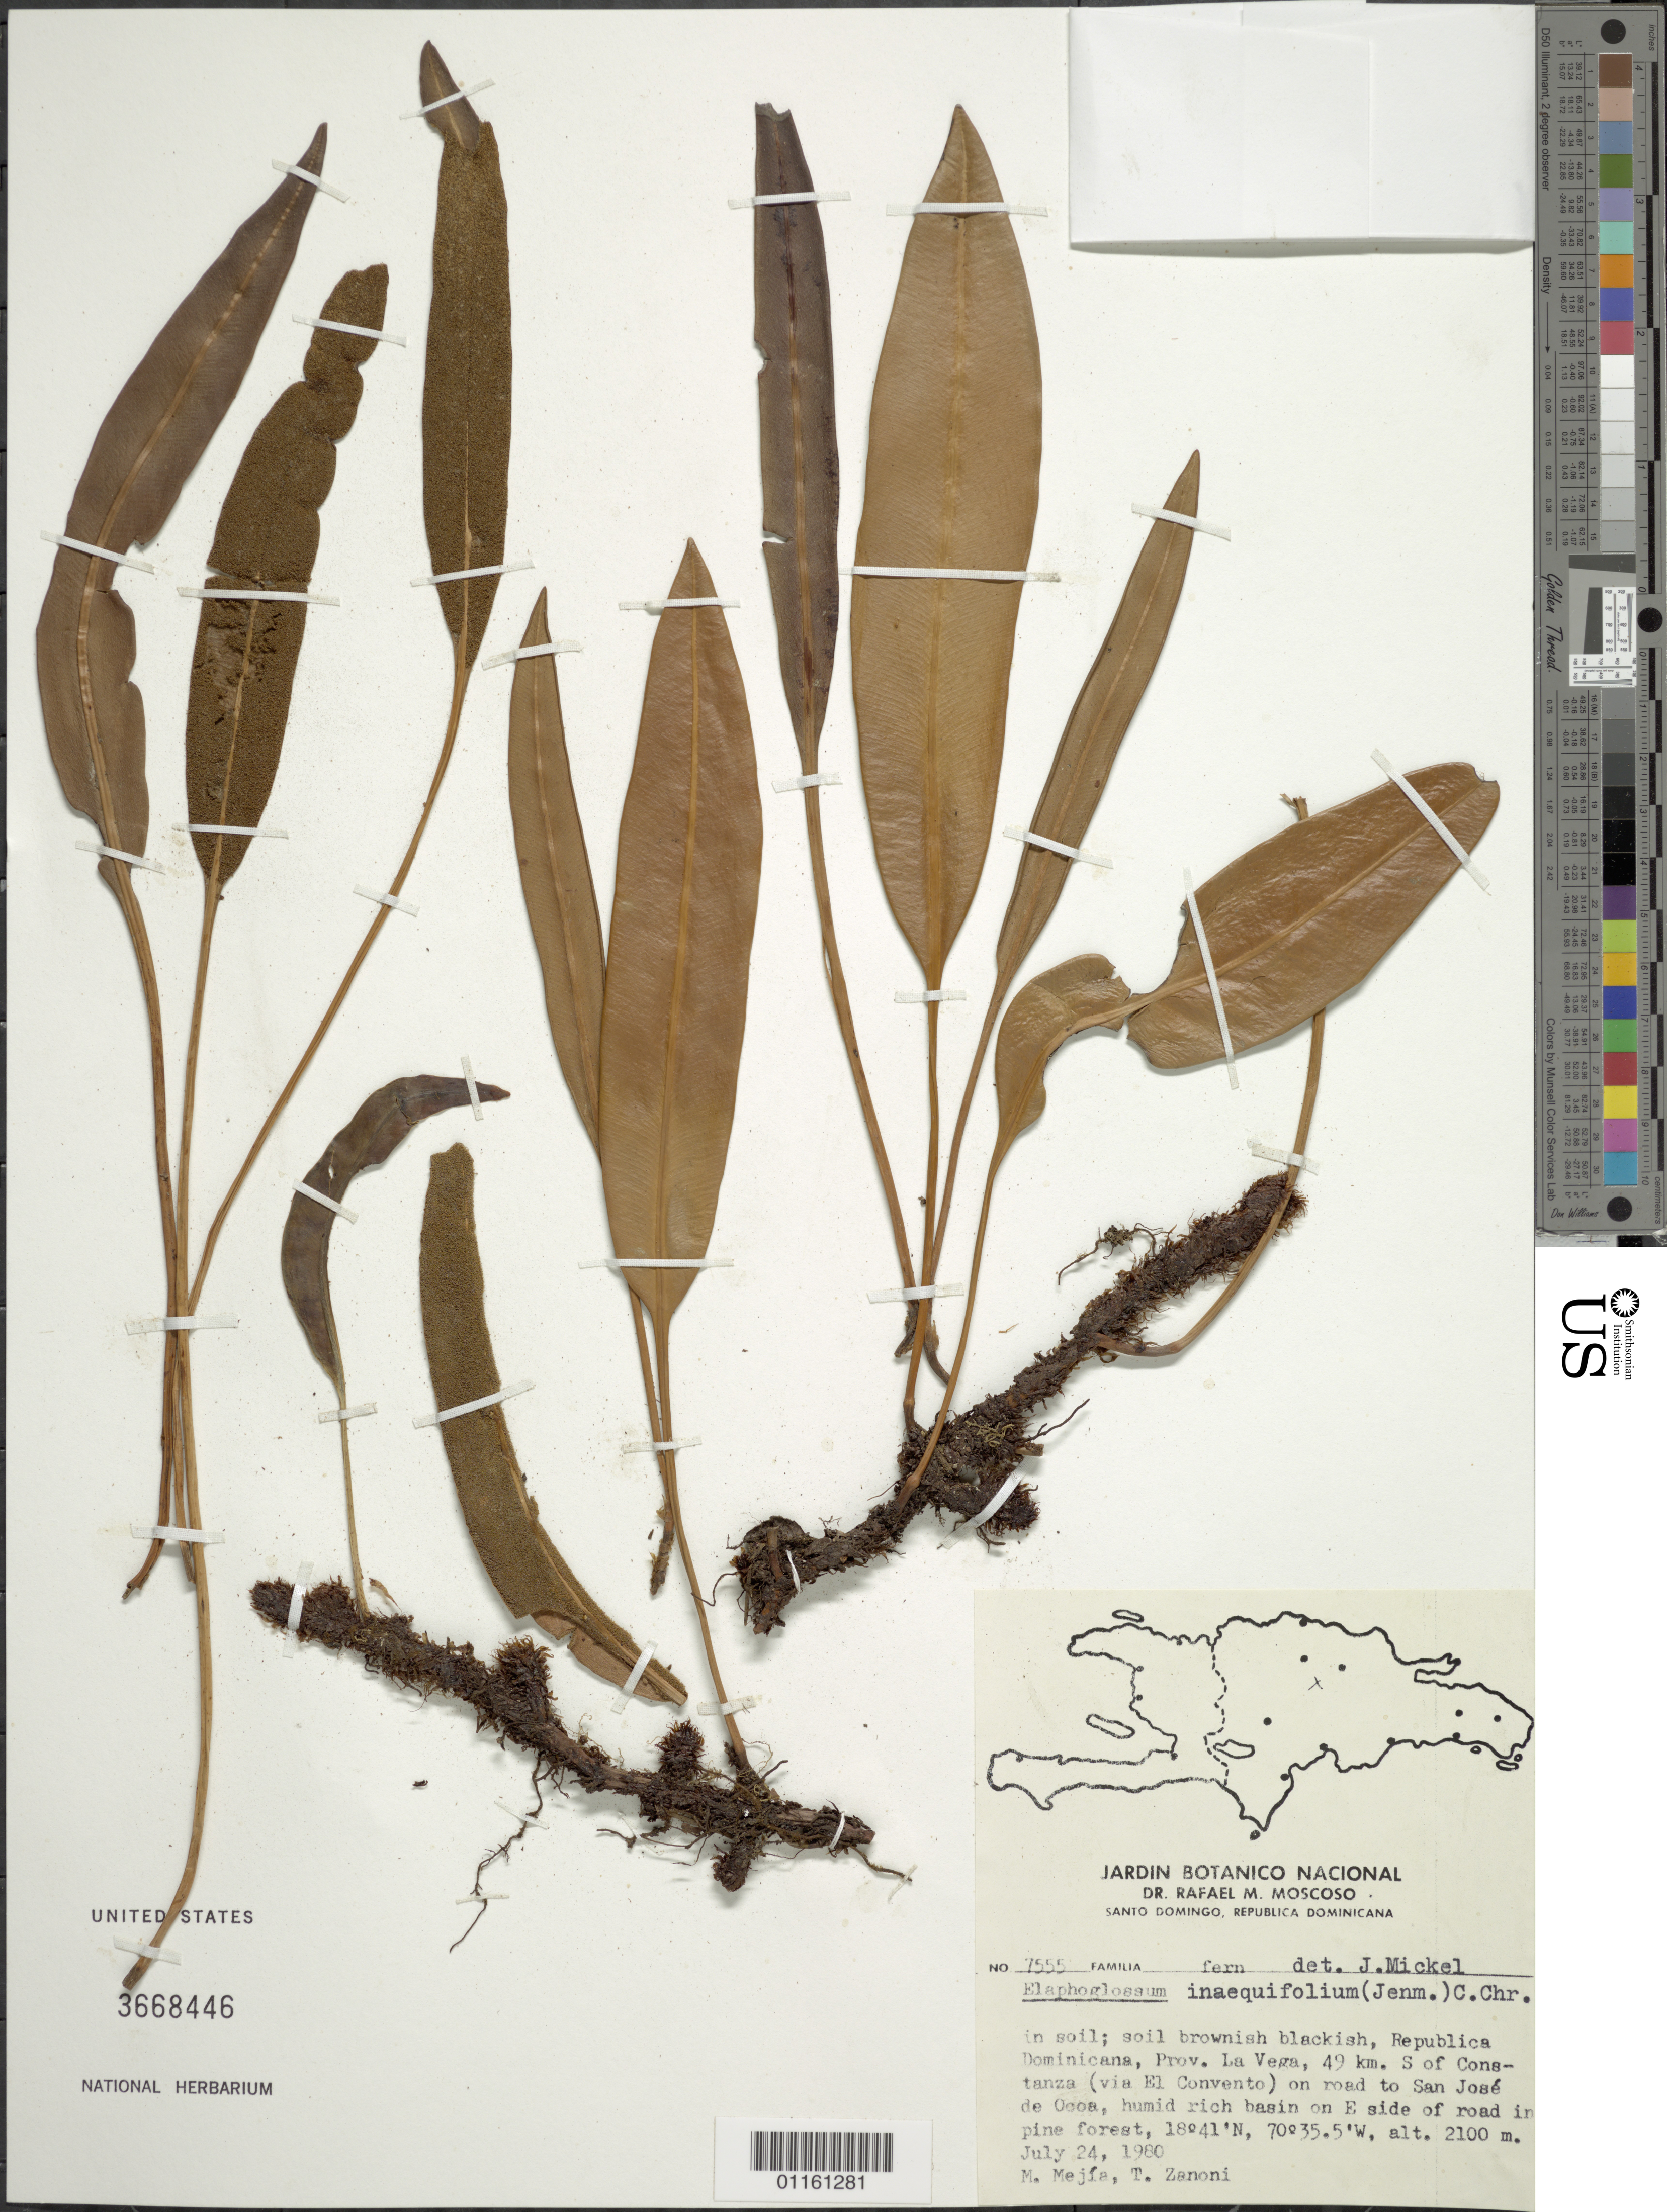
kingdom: Plantae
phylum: Tracheophyta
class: Polypodiopsida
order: Polypodiales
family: Dryopteridaceae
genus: Elaphoglossum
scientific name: Elaphoglossum inaequalifolium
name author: (Jenman) C. Chr.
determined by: Mickel, J. T., (NY), New York Botanical Garden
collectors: M. Mejfa & T. A. Zanoni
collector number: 7555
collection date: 1980-07-24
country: Dominican Republic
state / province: La Vega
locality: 49 km S of Constanza ( via El Convento ) on road to San Jose de Ocoa.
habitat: Humid rich basin on E side of road in pine forest; in soil, soil brownish blakish.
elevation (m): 2100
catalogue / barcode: US 3668446